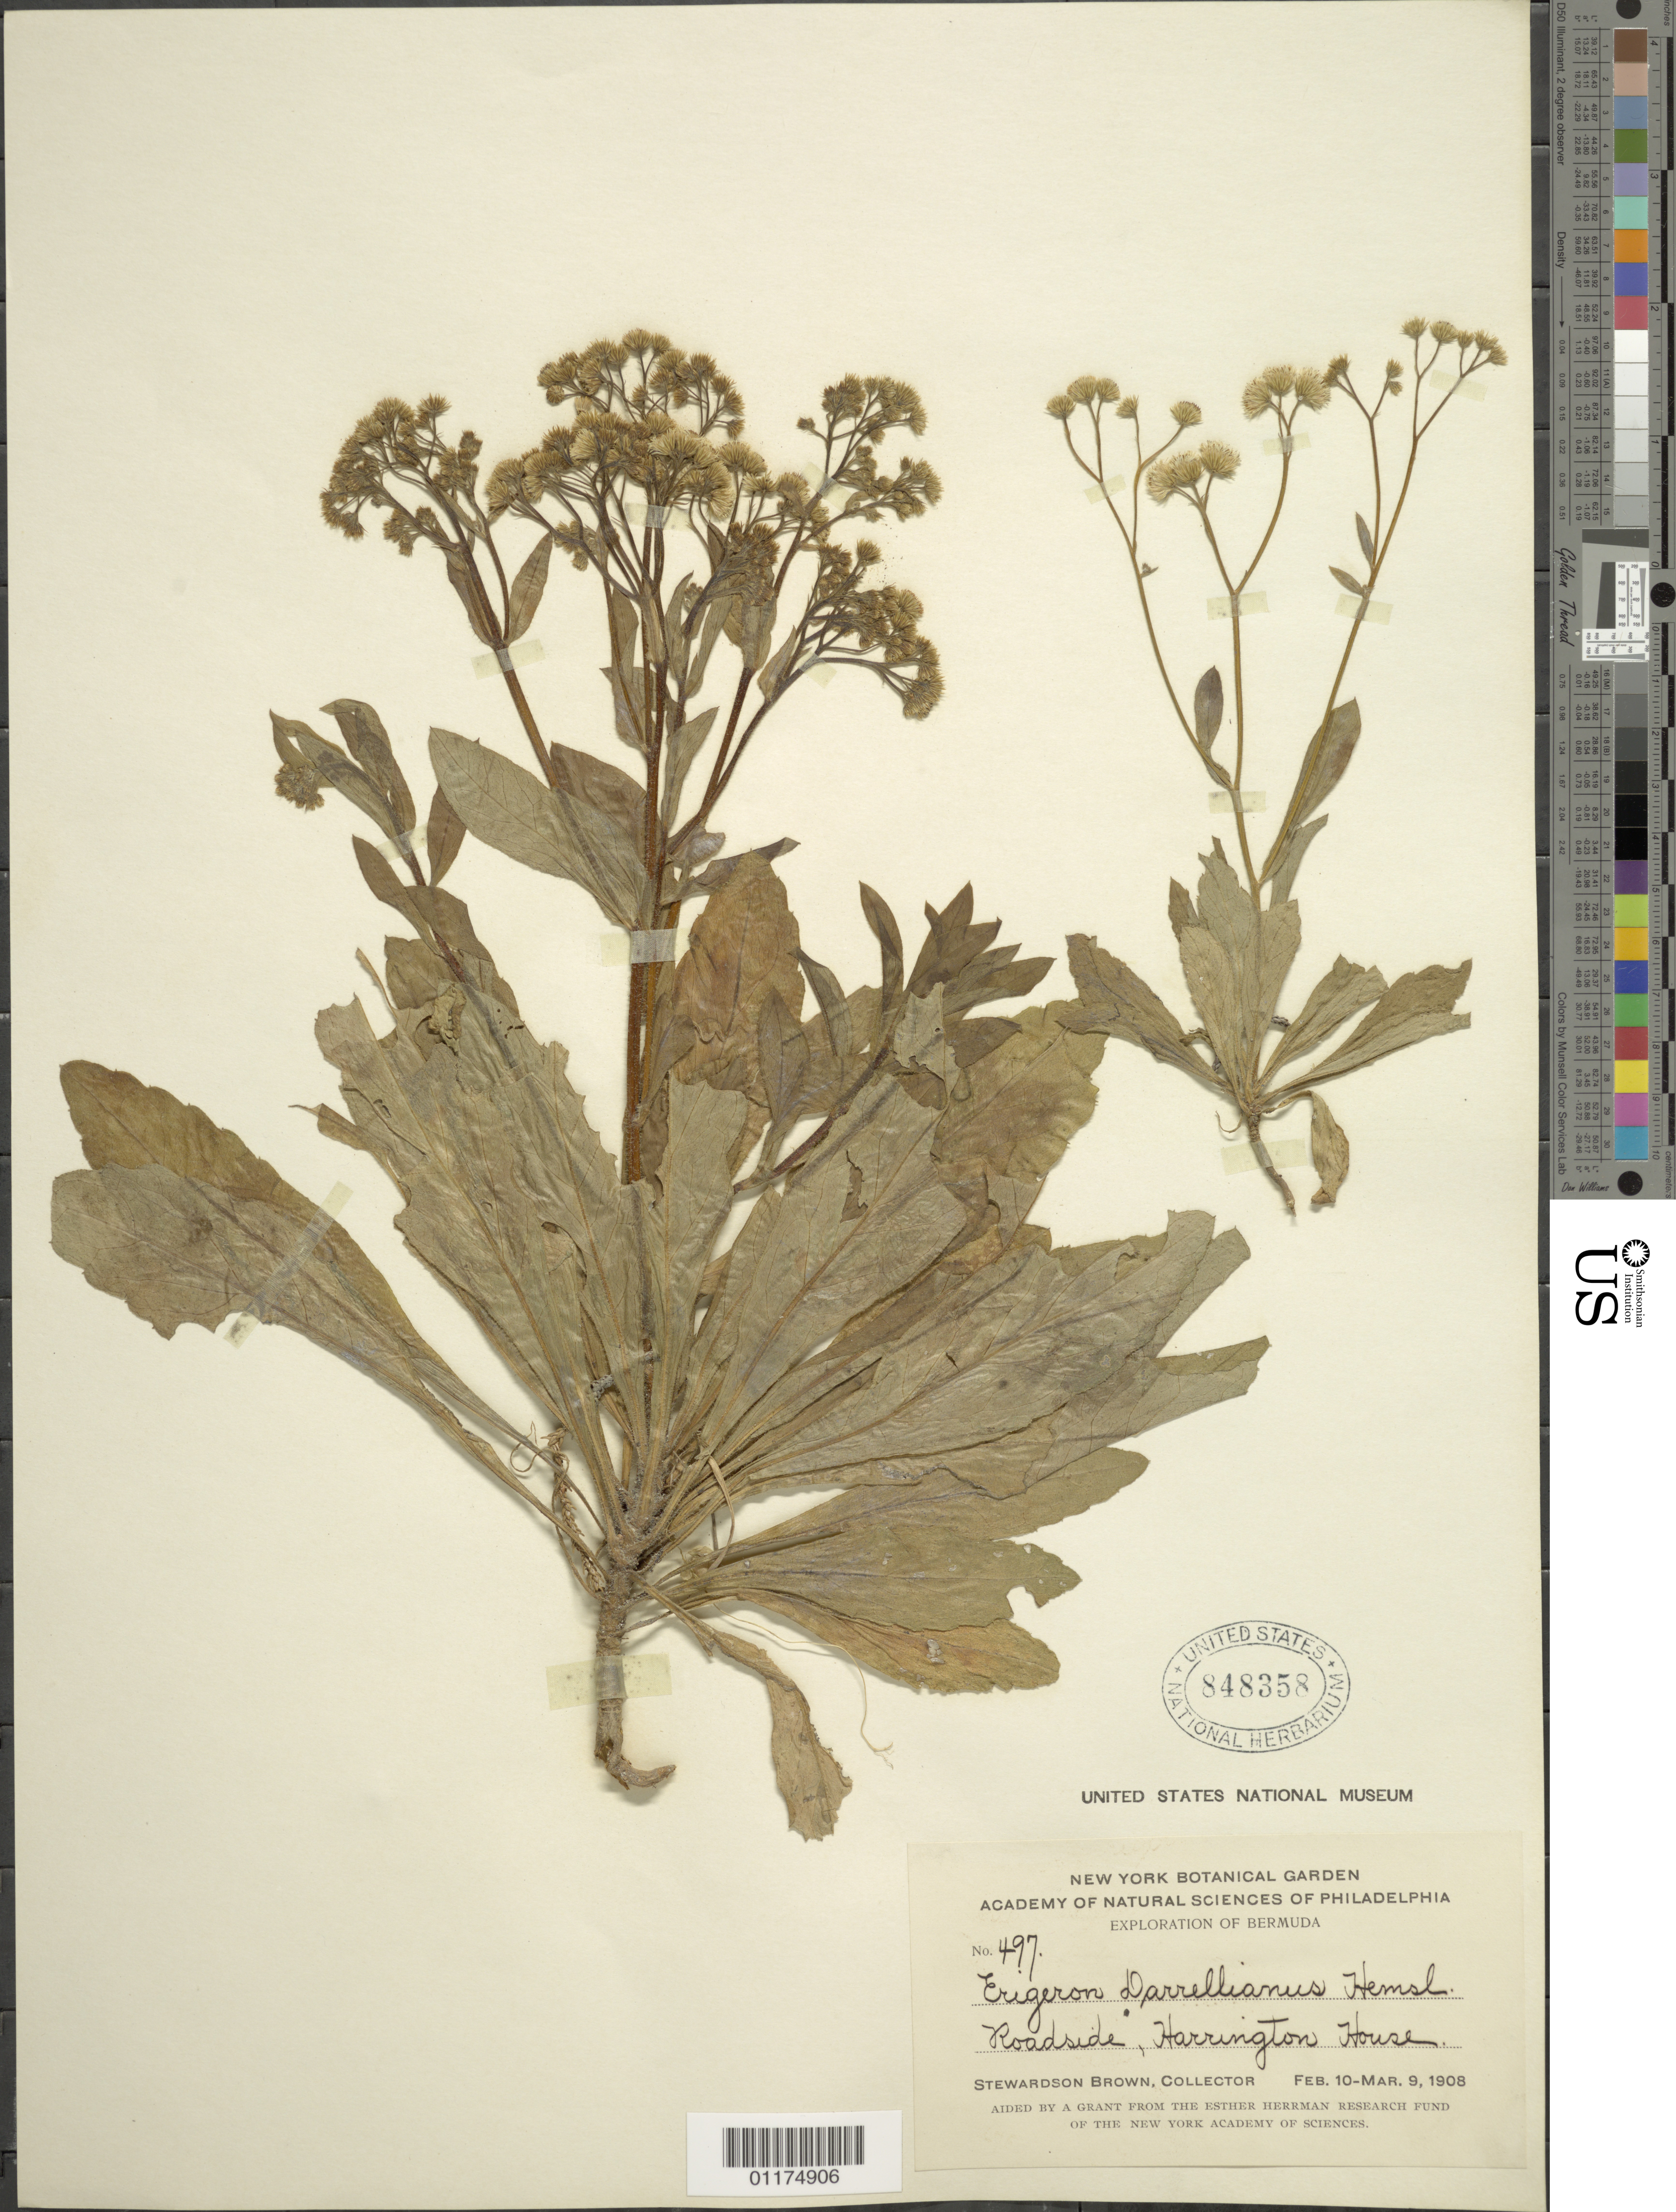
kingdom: Plantae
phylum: Tracheophyta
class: Magnoliopsida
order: Asterales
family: Asteraceae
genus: Erigeron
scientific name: Erigeron darrellianus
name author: Hemsl.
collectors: S. Brown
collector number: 497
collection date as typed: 10 Feb 1908 to 09 Mar 1908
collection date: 1908-02-10/1908-03-09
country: Bermuda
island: Bermuda I.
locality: Roadside, Harrington House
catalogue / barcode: US 848358